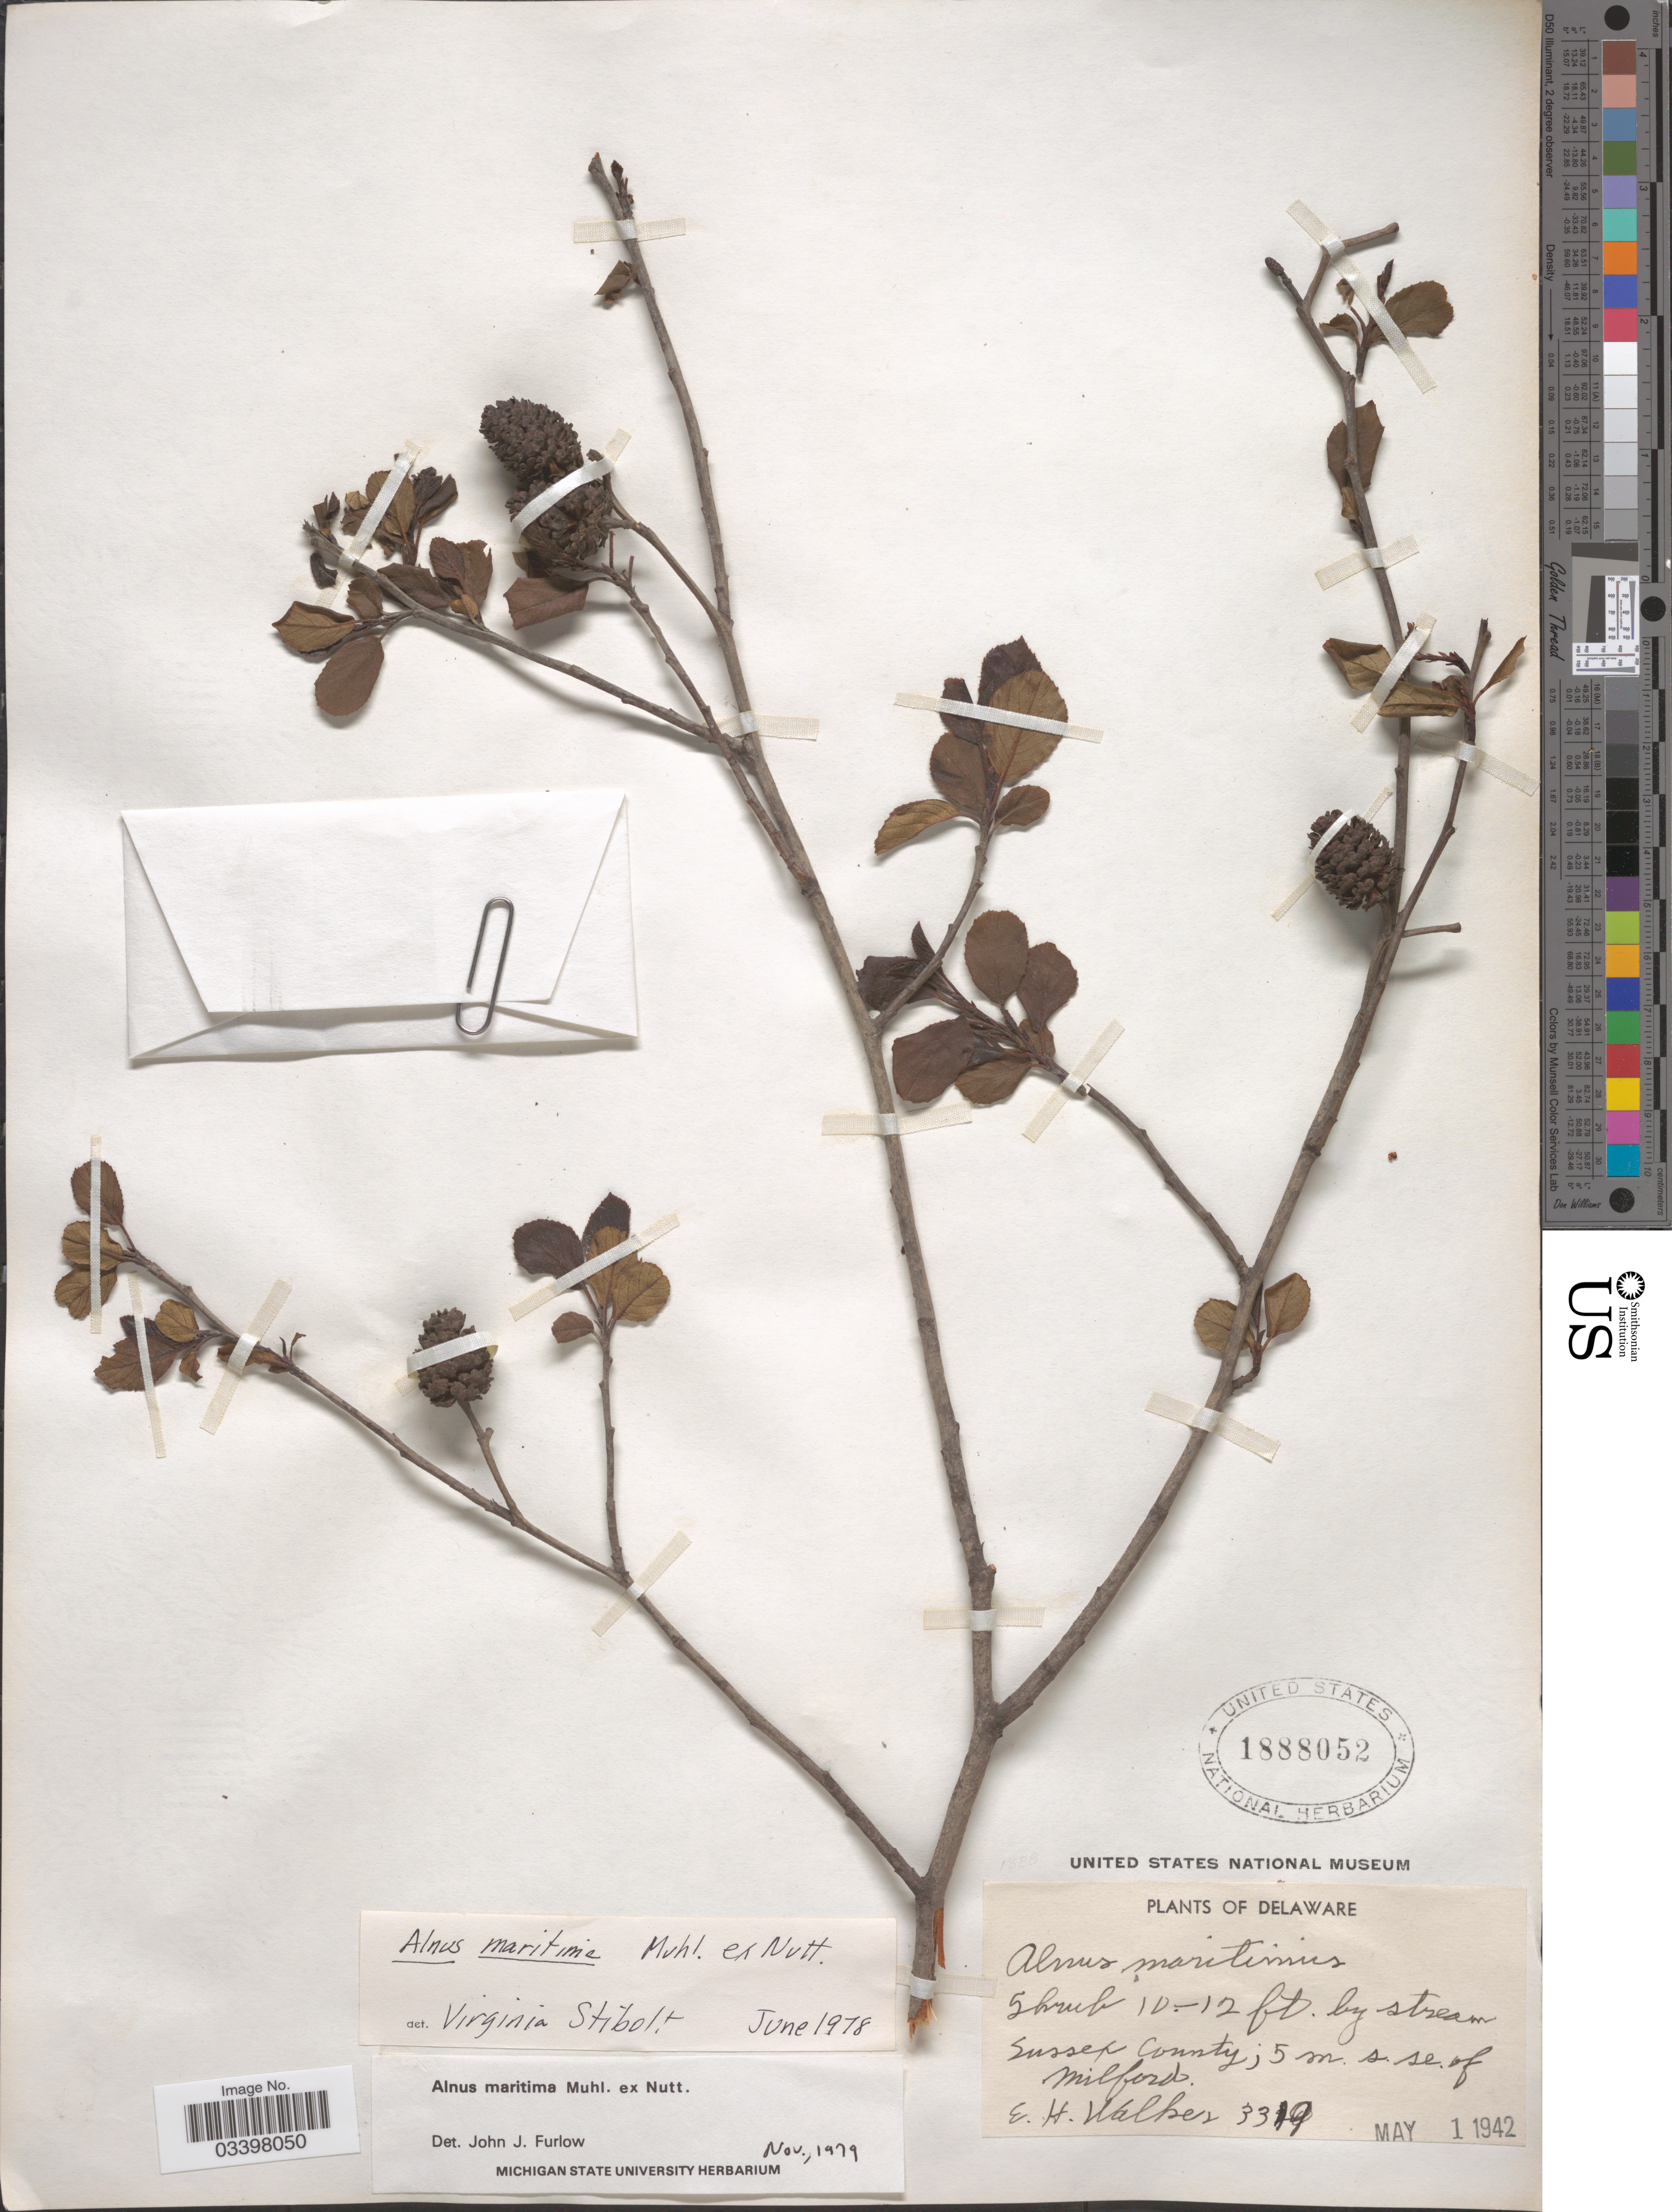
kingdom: Plantae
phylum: Tracheophyta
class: Magnoliopsida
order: Fagales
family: Betulaceae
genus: Alnus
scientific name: Alnus maritima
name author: (Marshall) Muhl. ex Nutt.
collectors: E. H. Walker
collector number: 3319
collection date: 1942-05-01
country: United States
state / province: Delaware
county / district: Sussex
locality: Sussex County; 5 m. s.se. of Milford.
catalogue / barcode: US 1888052